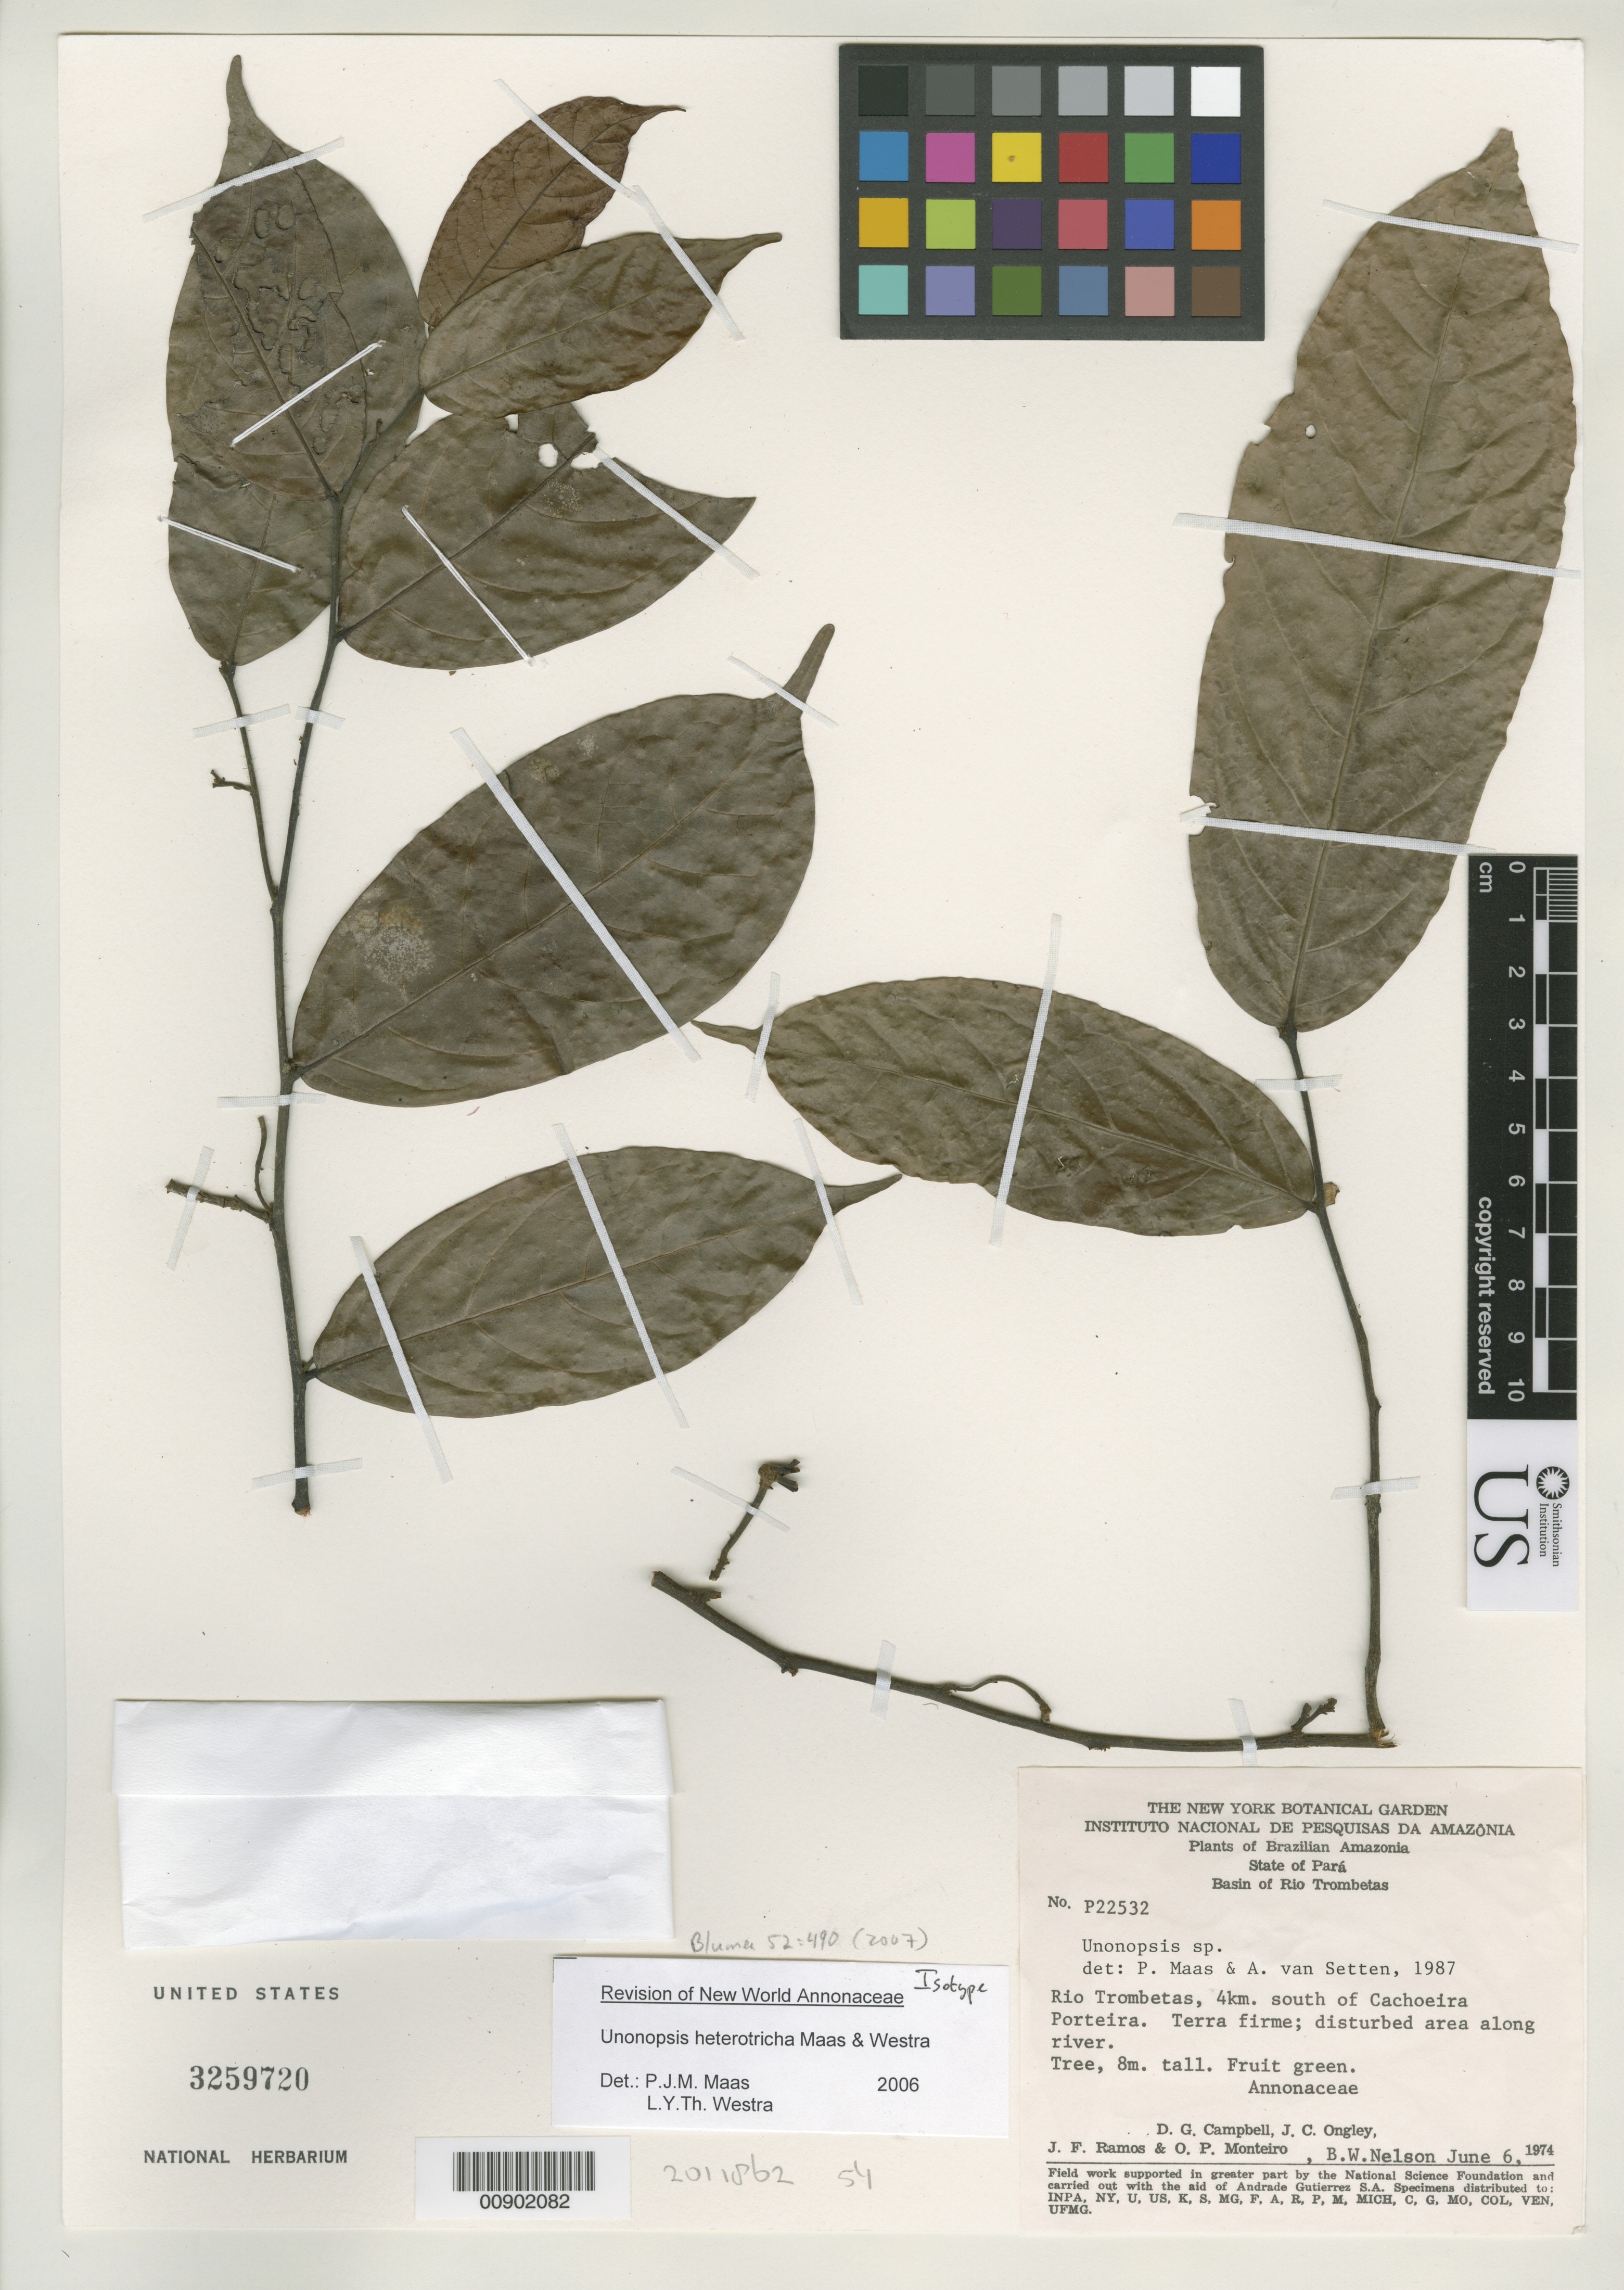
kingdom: Plantae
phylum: Tracheophyta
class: Magnoliopsida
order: Magnoliales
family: Annonaceae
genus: Unonopsis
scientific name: Unonopsis heterotricha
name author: Maas & Westra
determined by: Maas, P. J.; Westra, L. Y.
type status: Isotype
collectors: D. G. Campbell, J. C. Ongley, J. F. Ramos, O. P. Monteiro & B. W. Nelson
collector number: P22532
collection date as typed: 06 Jun 1974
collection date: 1974-06-06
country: Brazil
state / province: Pará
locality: State of Pará, basin of Rio Trombetas. Rio Trombetas, 4 km south of Cachoeira Porteira.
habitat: Terra firme; disturbed area along river.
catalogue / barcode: US 3259720